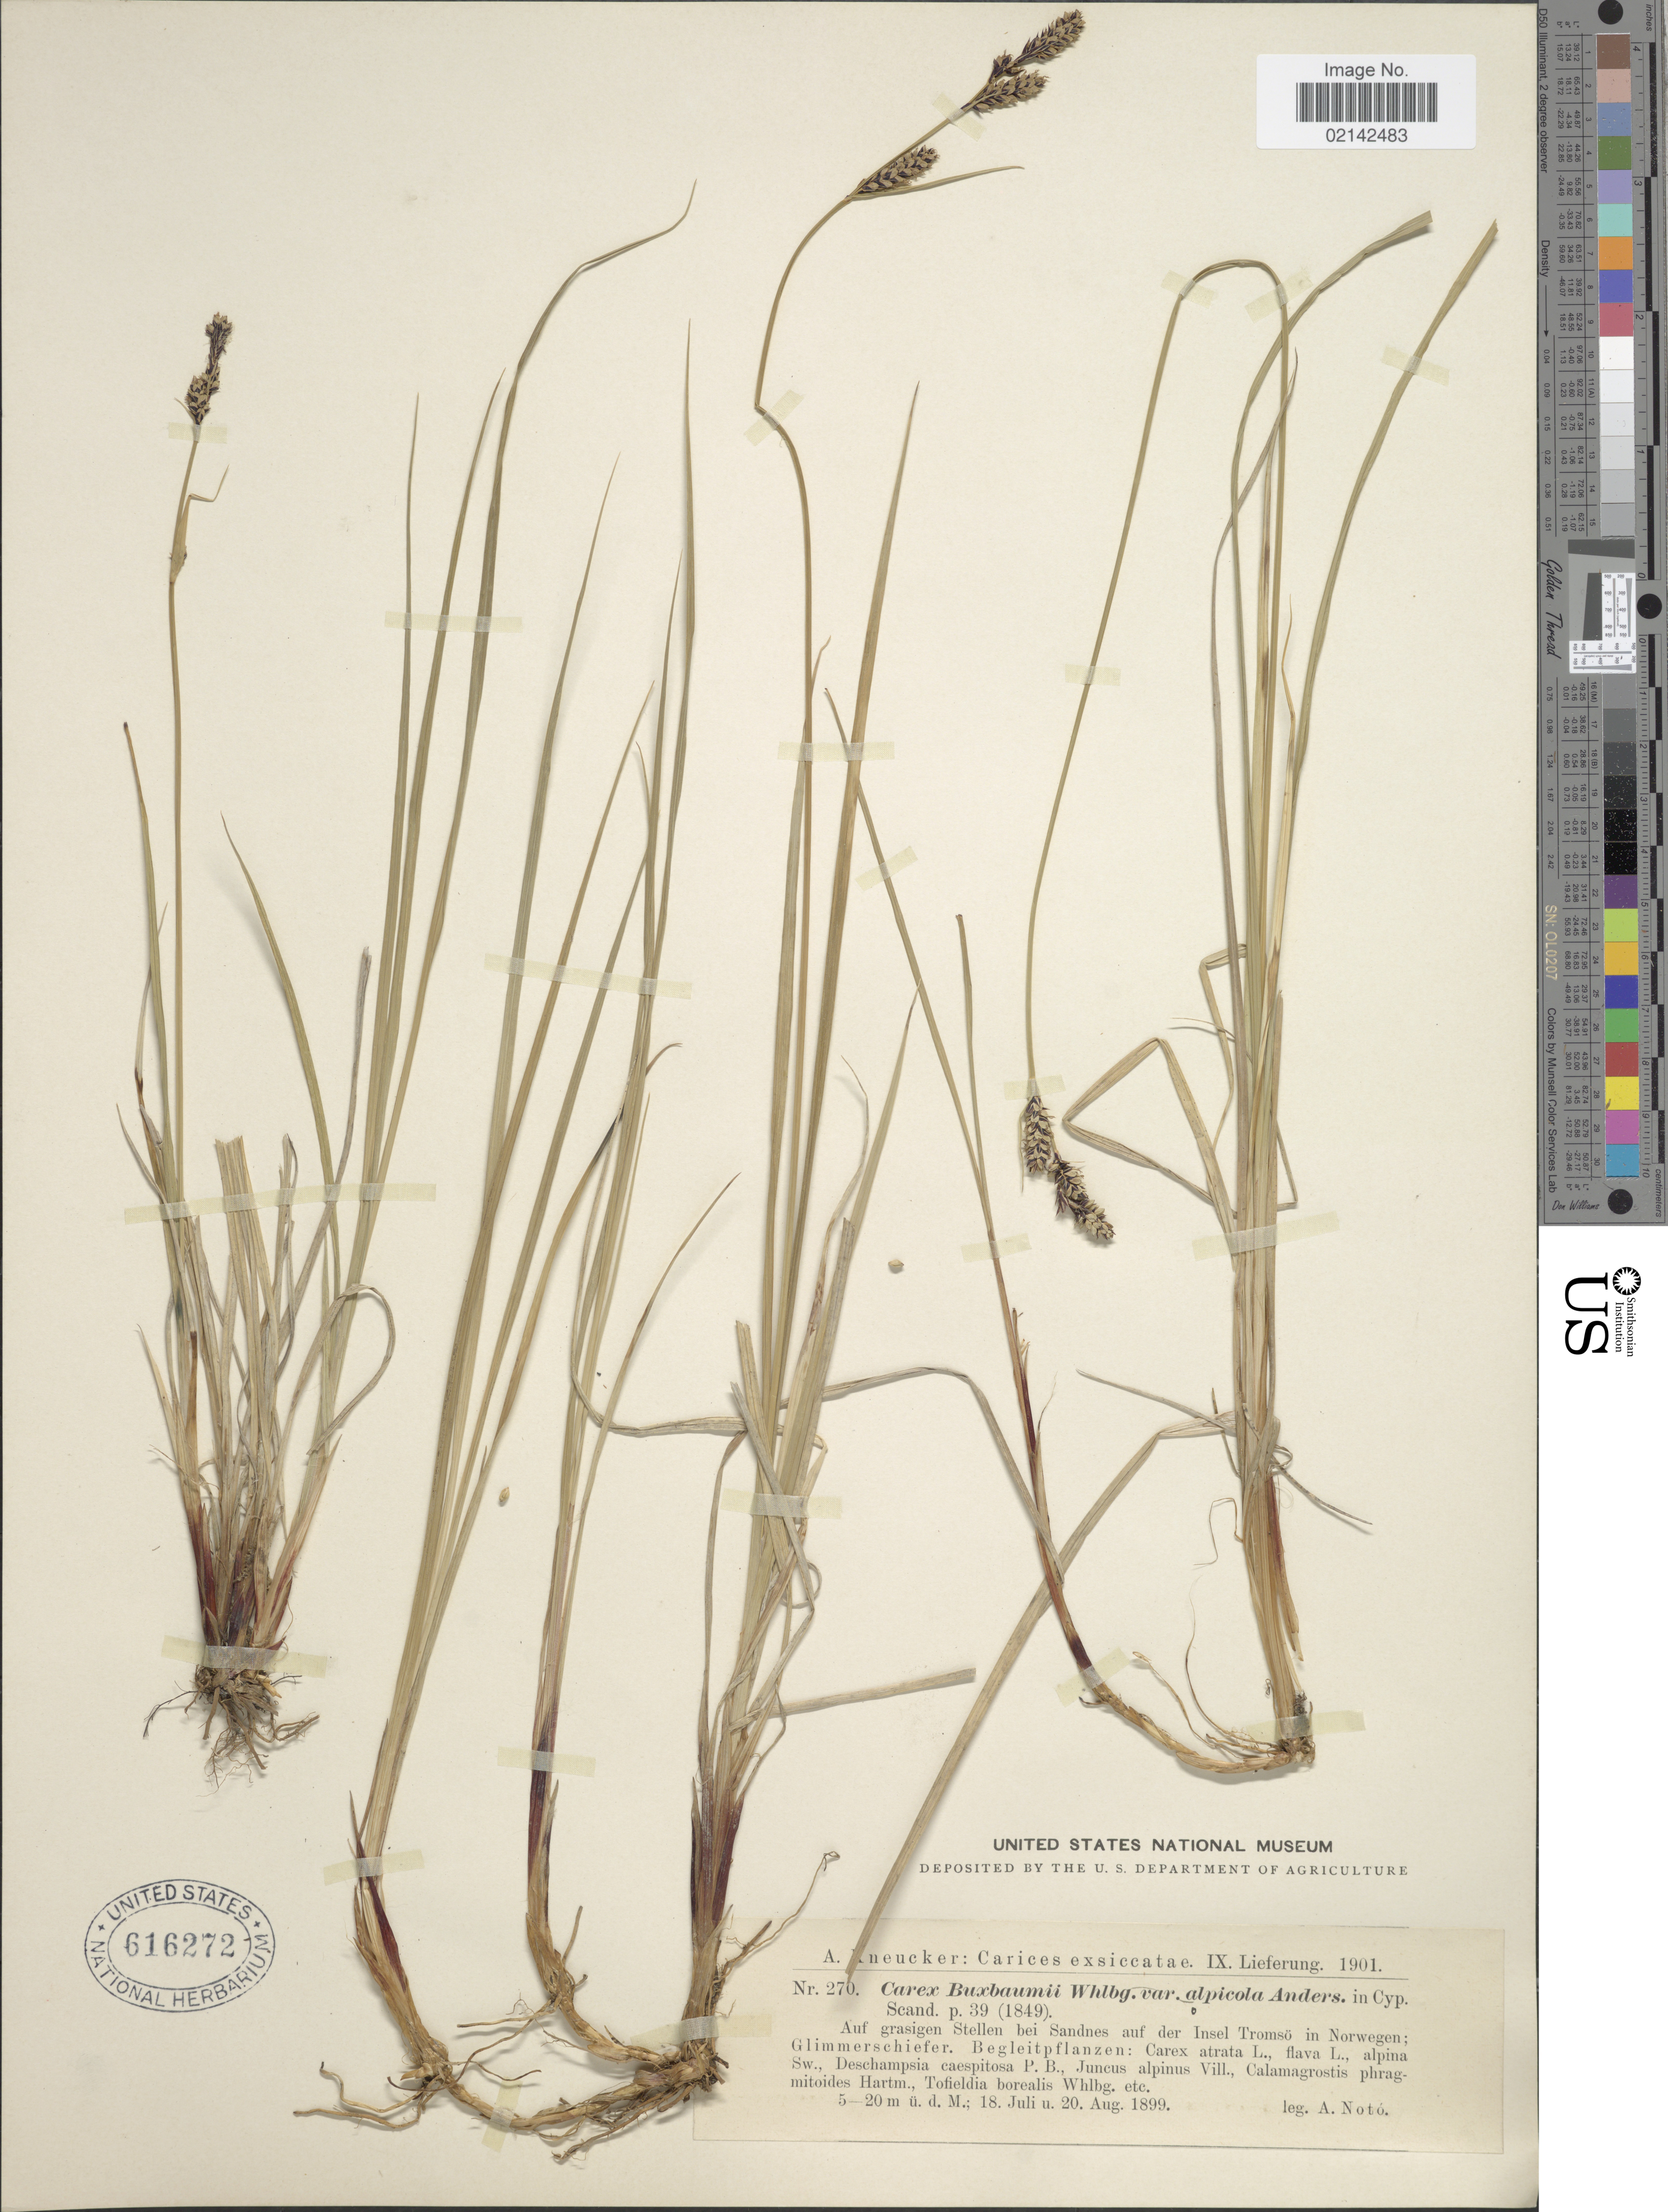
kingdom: Plantae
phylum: Tracheophyta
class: Liliopsida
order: Poales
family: Cyperaceae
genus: Carex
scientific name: Carex buxbaumii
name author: Wahlenb.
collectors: A. Noto & A. Kneucker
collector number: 270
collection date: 1899-07-18/1899-08-20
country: Norway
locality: Carices, Auf grasigen Stellen bei Sandnes auf der Insel Tromso in Norwegen; Glimmerschiefer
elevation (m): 5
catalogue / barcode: US 616272